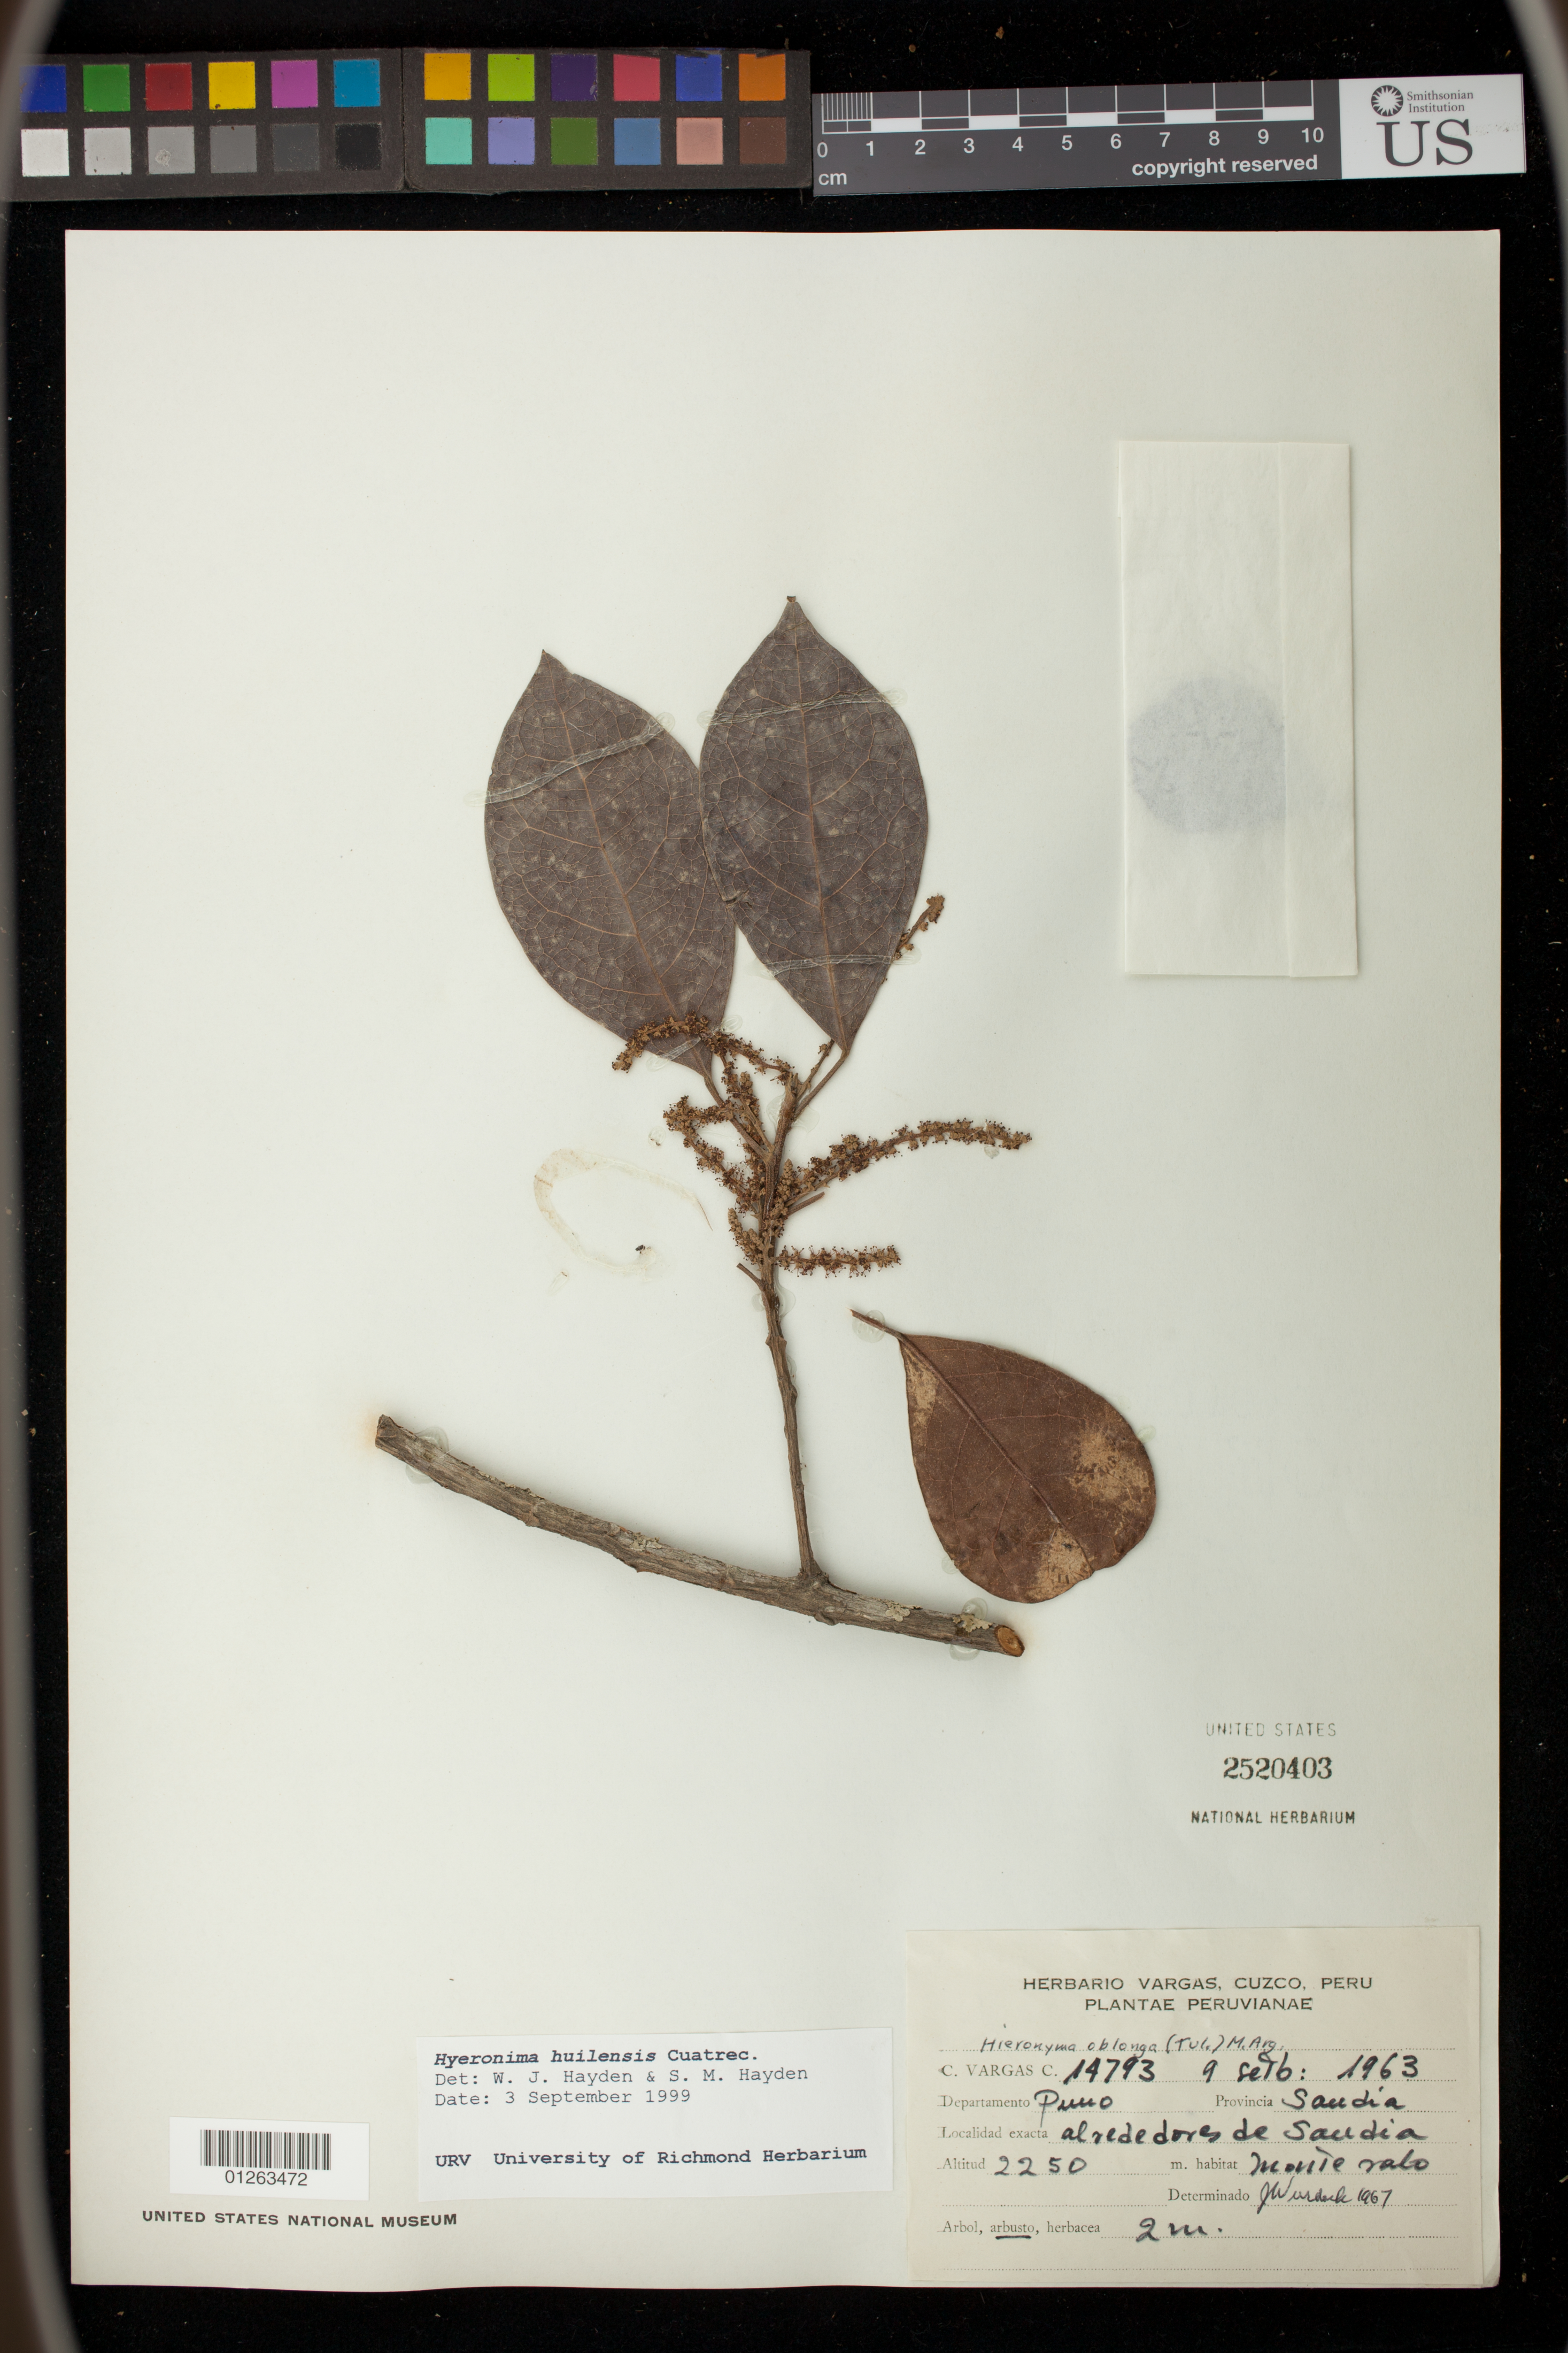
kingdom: Plantae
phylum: Tracheophyta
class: Magnoliopsida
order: Malpighiales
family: Phyllanthaceae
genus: Hieronyma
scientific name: Hieronyma huilensis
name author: Cuatrec.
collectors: C. Vargas C.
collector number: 14793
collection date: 1963-09-09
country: Peru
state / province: Puno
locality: alrede dores de Sandia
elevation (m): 2259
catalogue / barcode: US 2520403